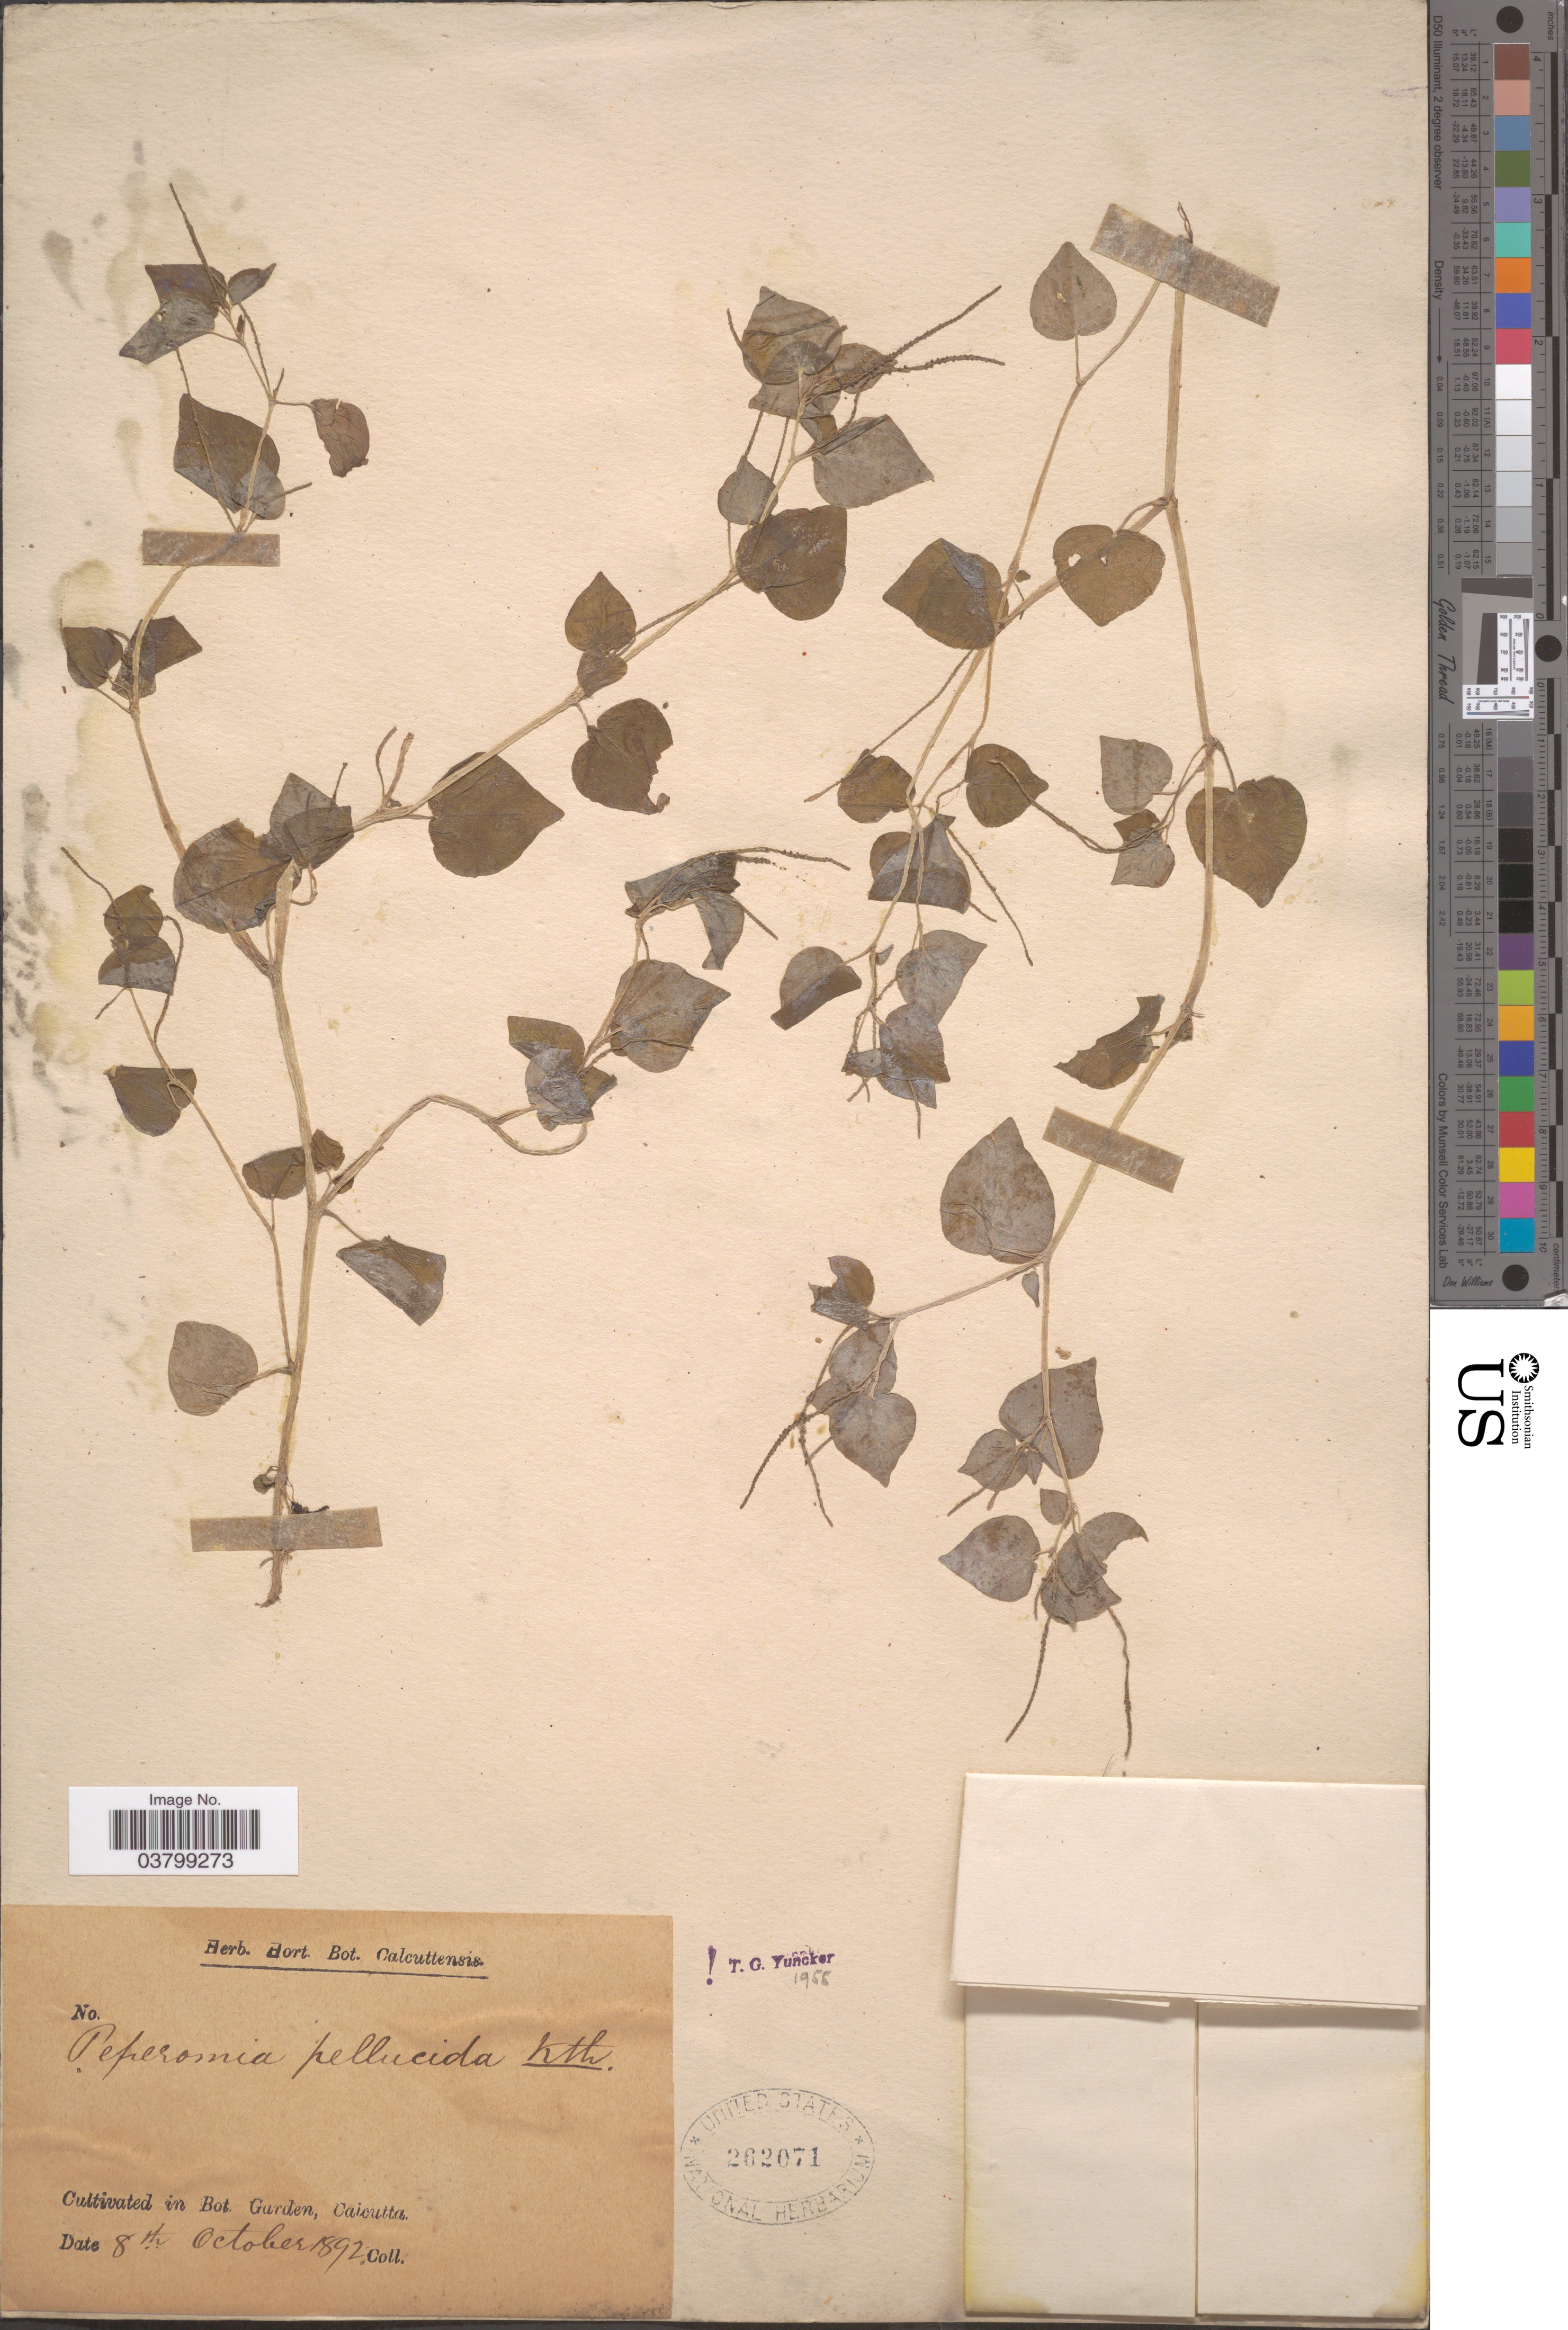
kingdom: Plantae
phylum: Tracheophyta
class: Magnoliopsida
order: Piperales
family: Piperaceae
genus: Peperomia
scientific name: Peperomia pellucida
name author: (L.) Kunth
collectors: ex Herb. Hort. Bot. Calcuttensis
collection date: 1892-10-08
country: India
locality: In Bot. Garden, Calcutta.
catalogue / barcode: US 262071